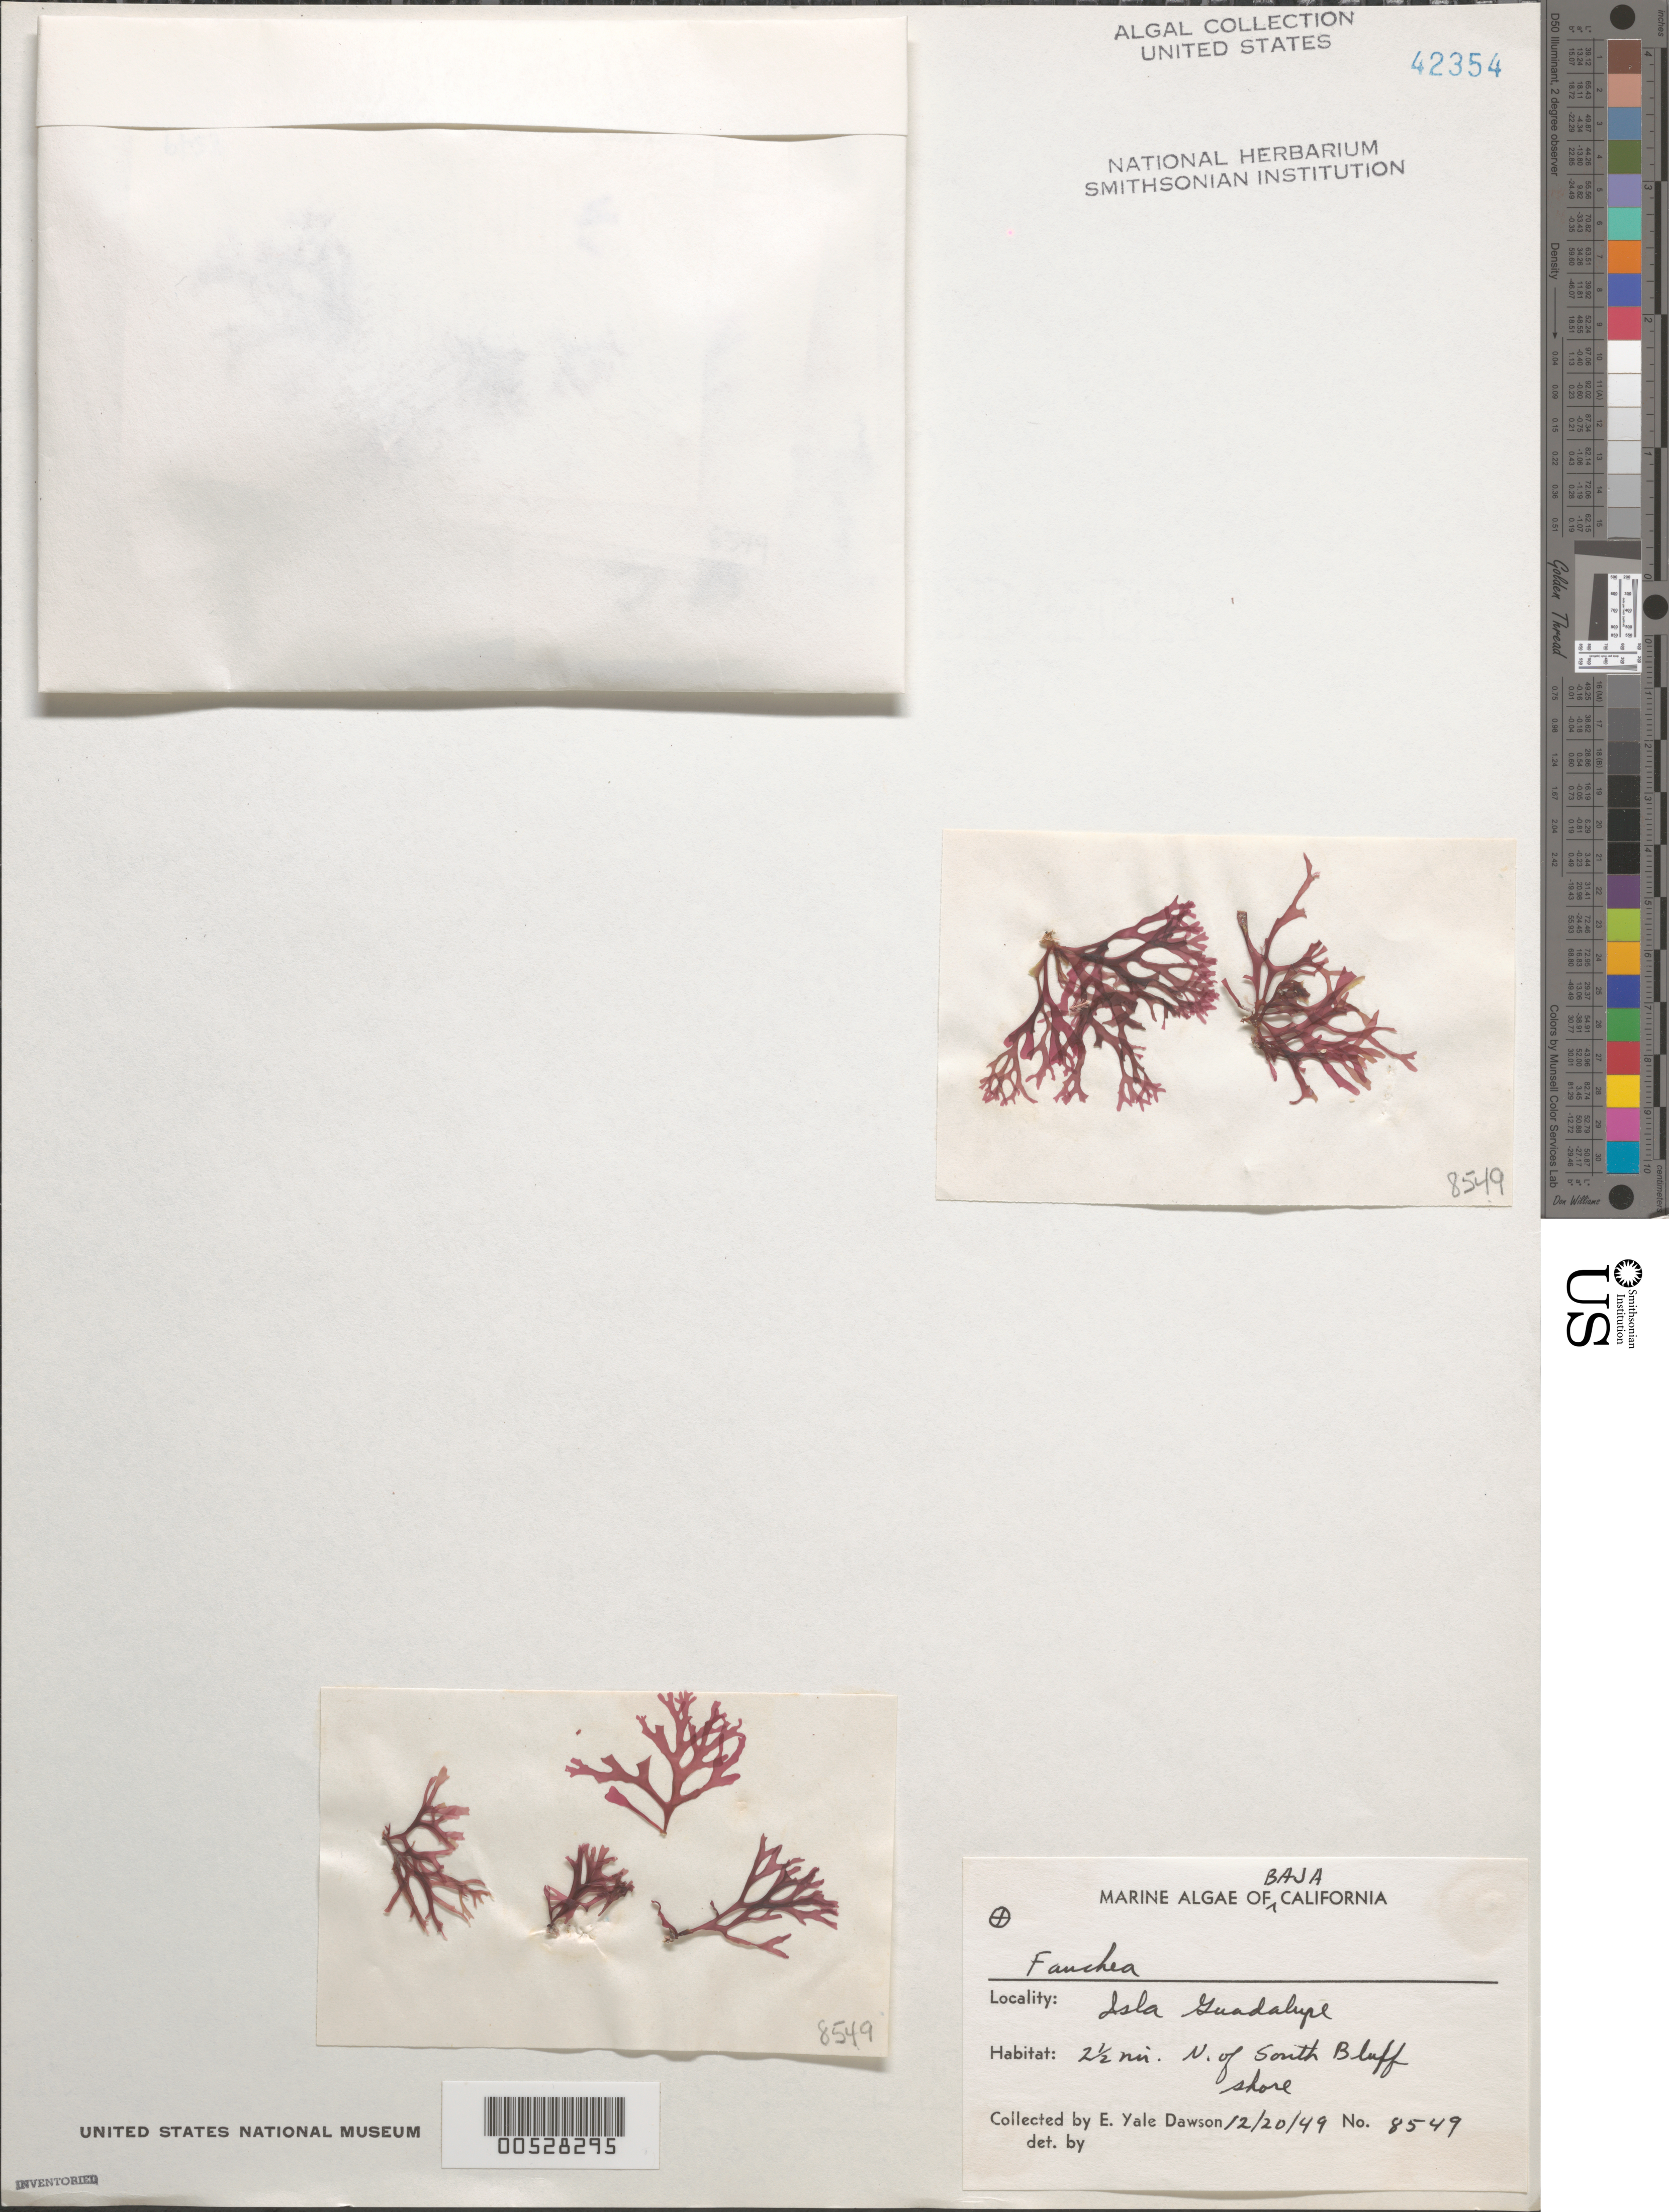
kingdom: Plantae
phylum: Rhodophyta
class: Florideophyceae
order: Rhodymeniales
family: Faucheaceae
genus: Fauchea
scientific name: Fauchea sp.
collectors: E. Y. Dawson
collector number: EYD 8549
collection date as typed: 20 Dec 1949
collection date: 1949-12-20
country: Mexico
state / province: Baja California Norte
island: Isla Guadalupe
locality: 2.5 miles north of South Bluff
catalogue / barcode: US 42354